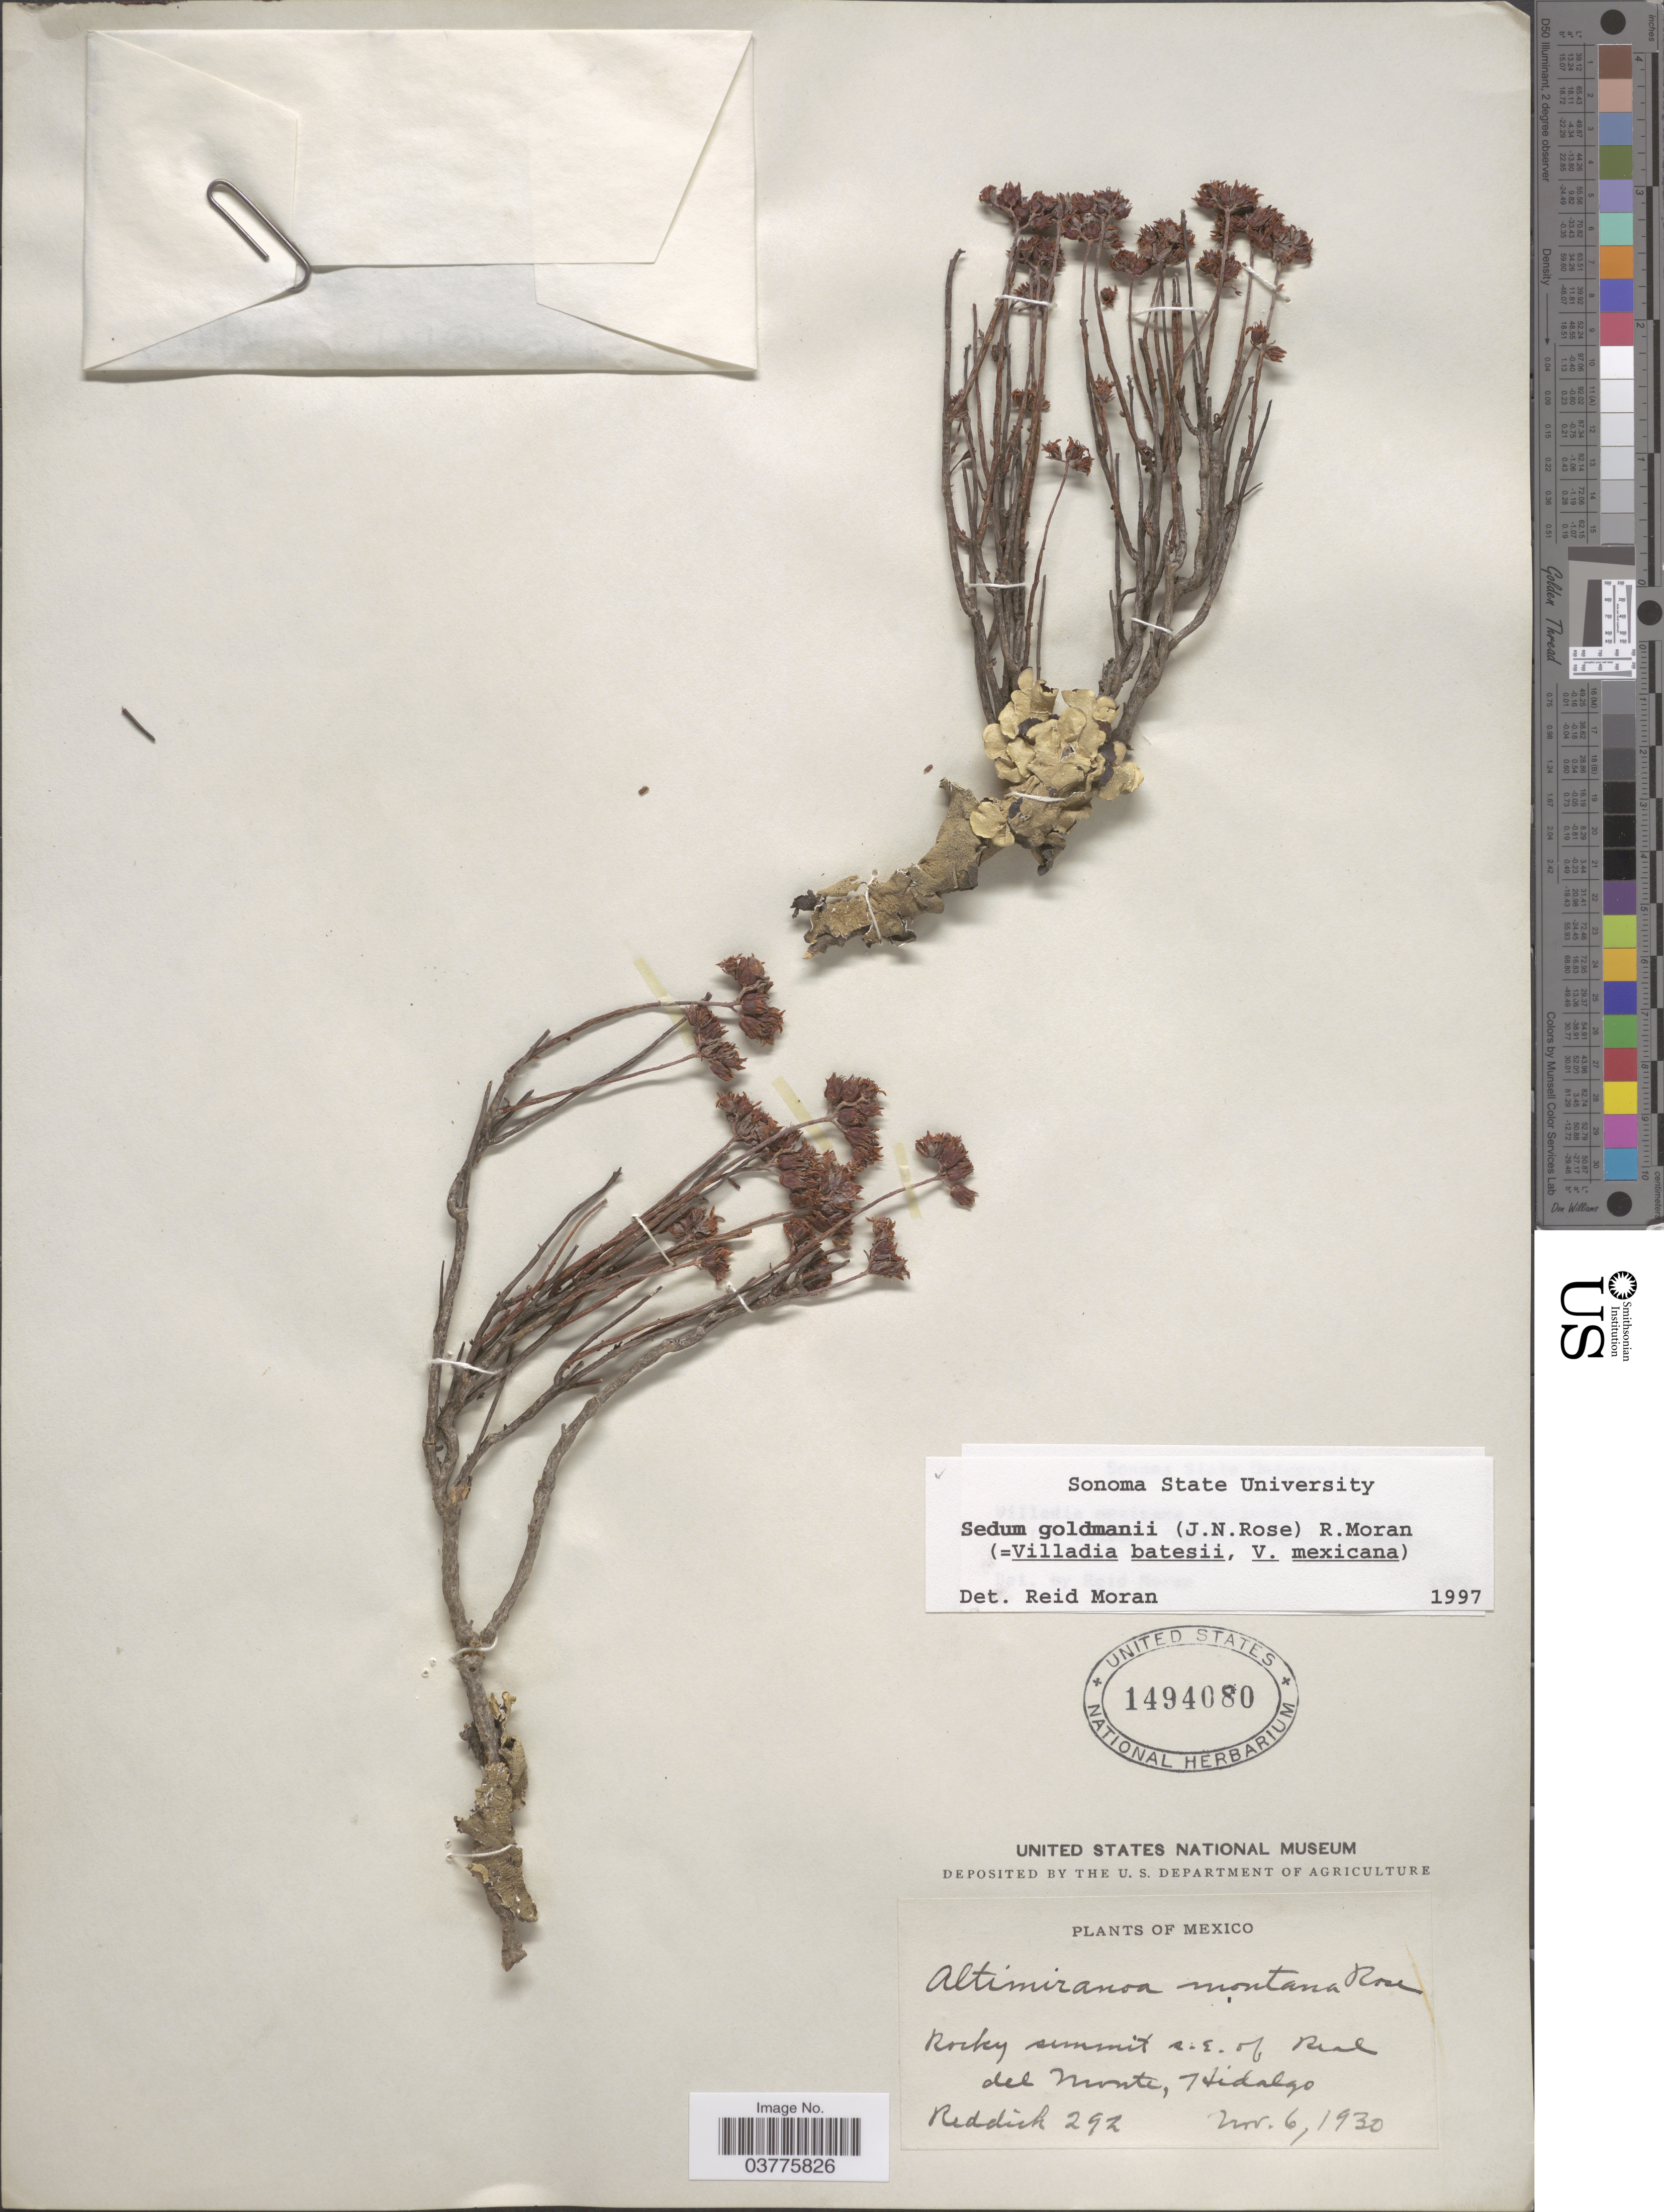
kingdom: Plantae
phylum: Tracheophyta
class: Magnoliopsida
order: Saxifragales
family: Crassulaceae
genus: Sedum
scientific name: Sedum goldmanii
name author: (Rose) Moran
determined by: Moran, R. V.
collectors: Reddick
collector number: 292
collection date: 1930-11-06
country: Mexico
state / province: Hidalgo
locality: Rocky summit s.e. of Real del Monte.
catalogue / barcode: US 1494080